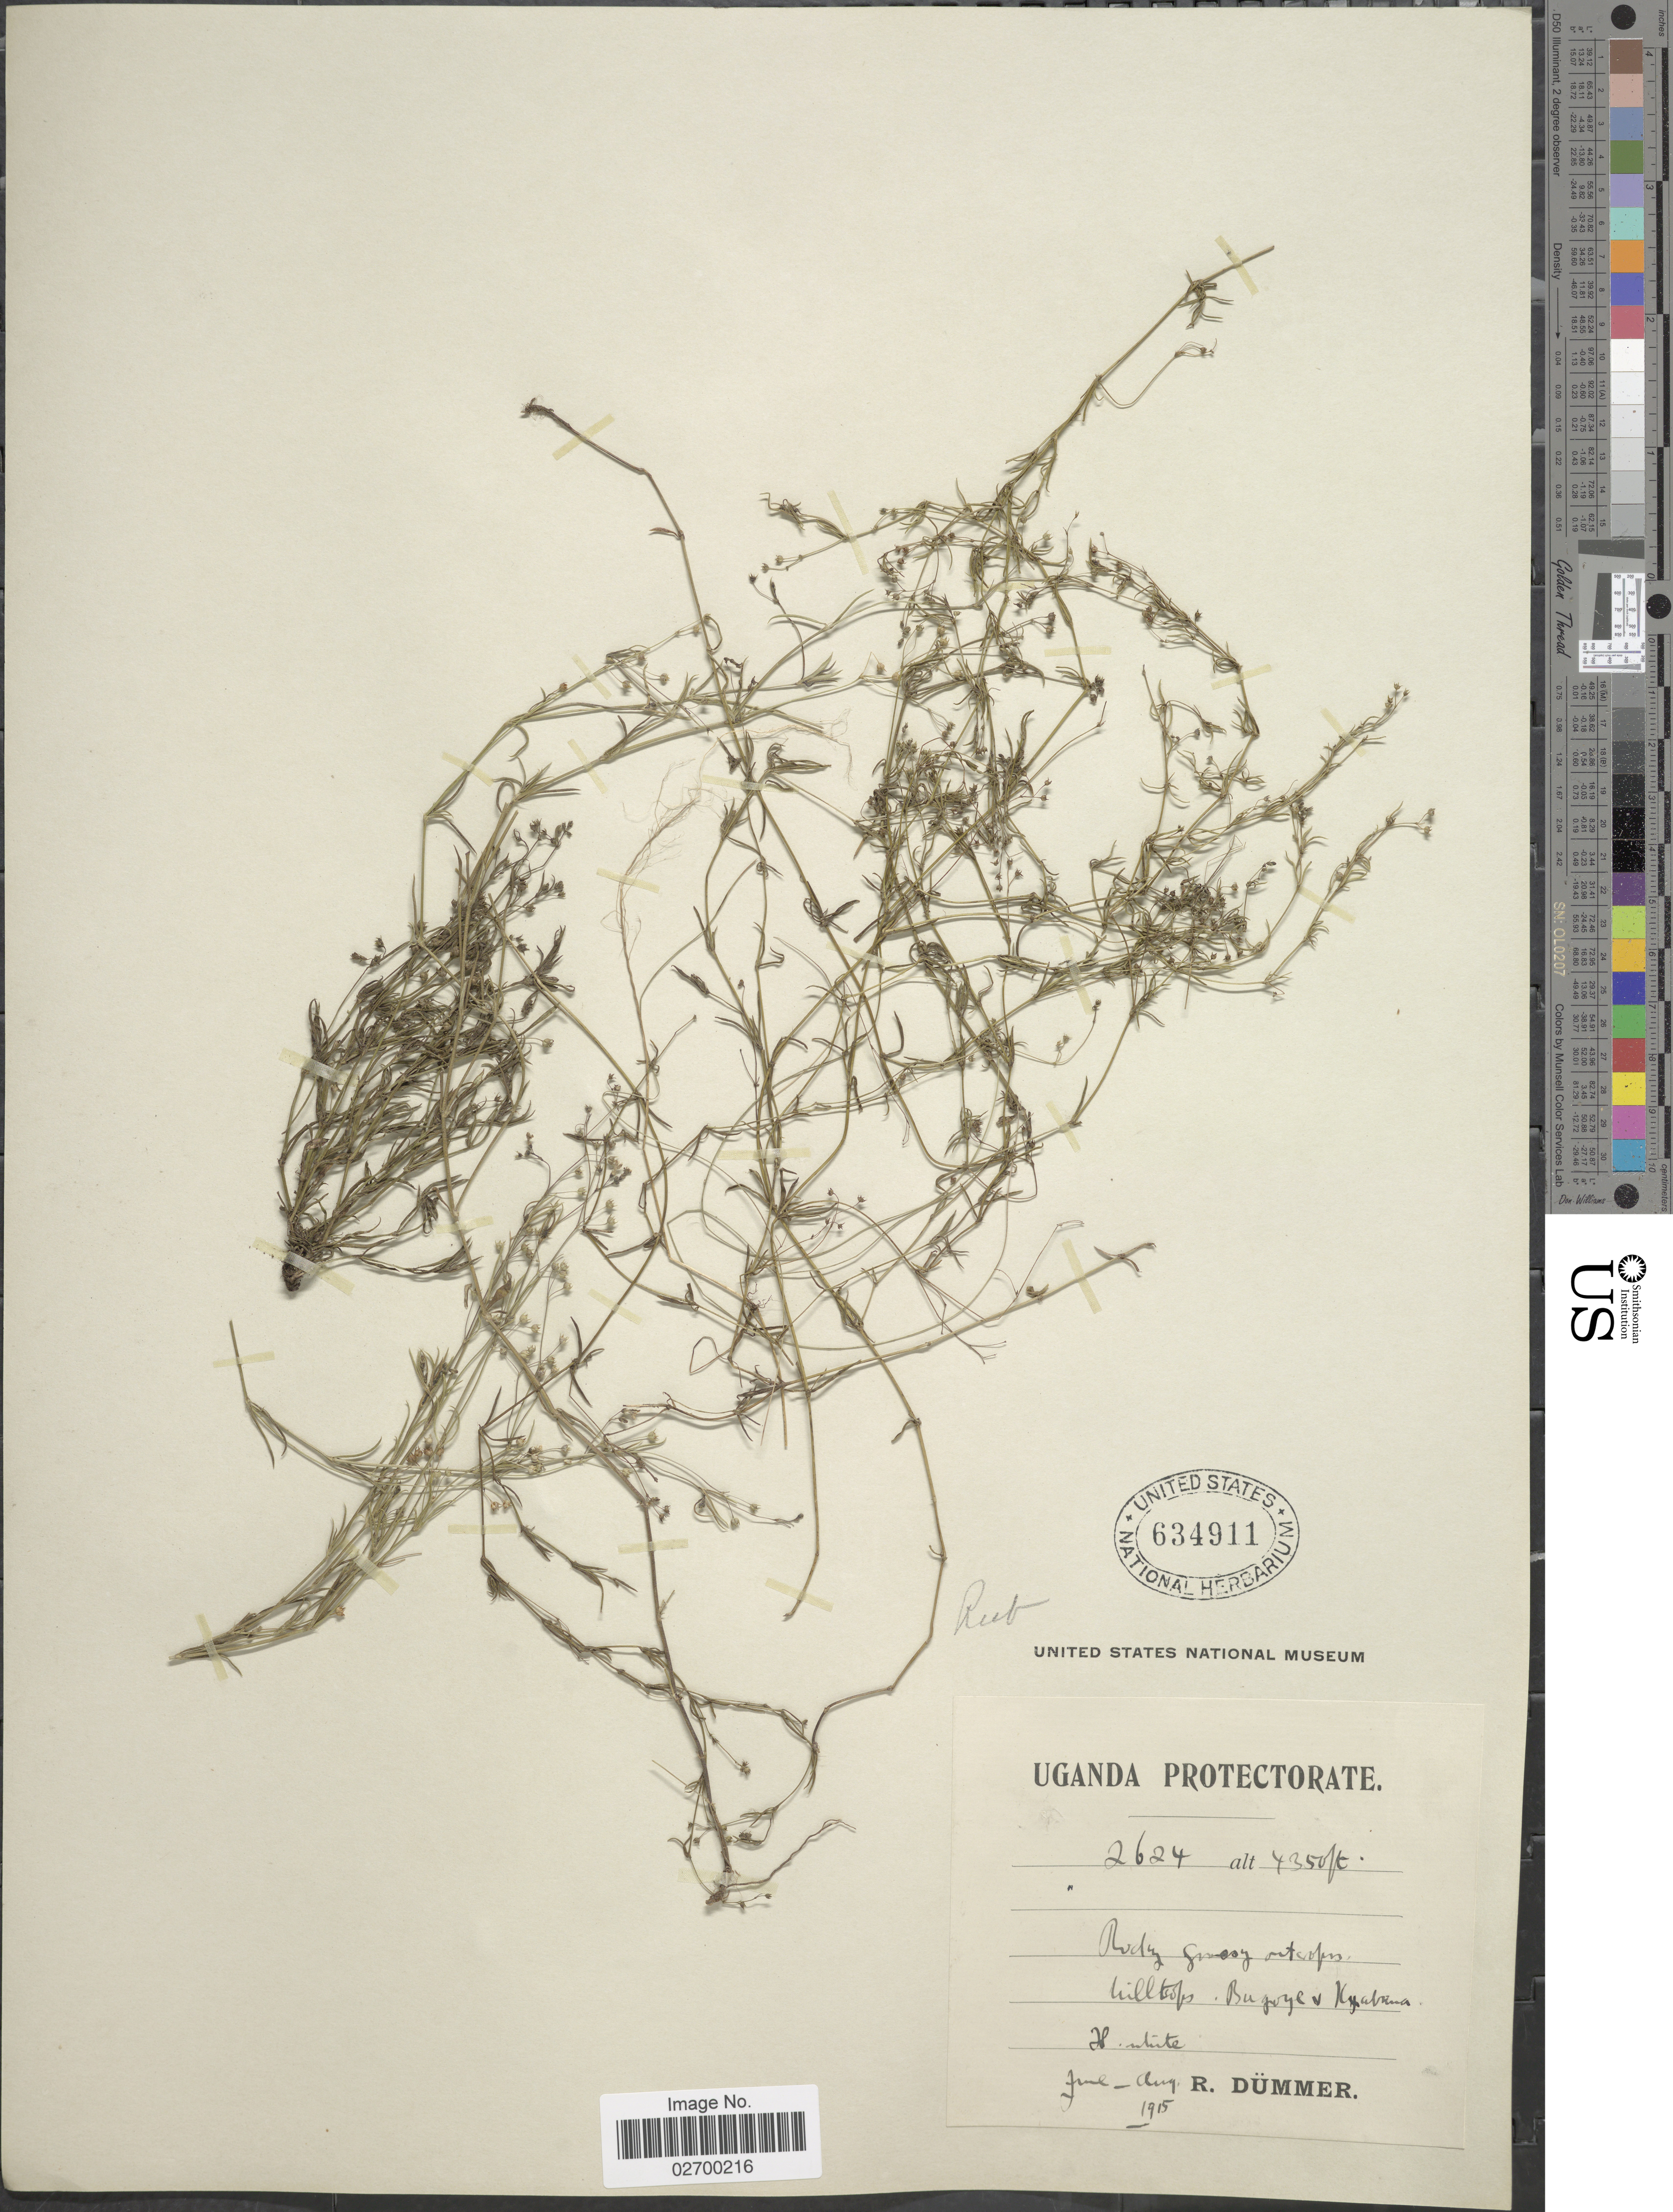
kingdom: Plantae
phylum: Tracheophyta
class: Magnoliopsida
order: Gentianales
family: Rubiaceae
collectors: R. A. Dümmer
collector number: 2624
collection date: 1915-01/1915-08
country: Uganda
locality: Bugoye y Kyabana.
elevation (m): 1326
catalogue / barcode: US 634911